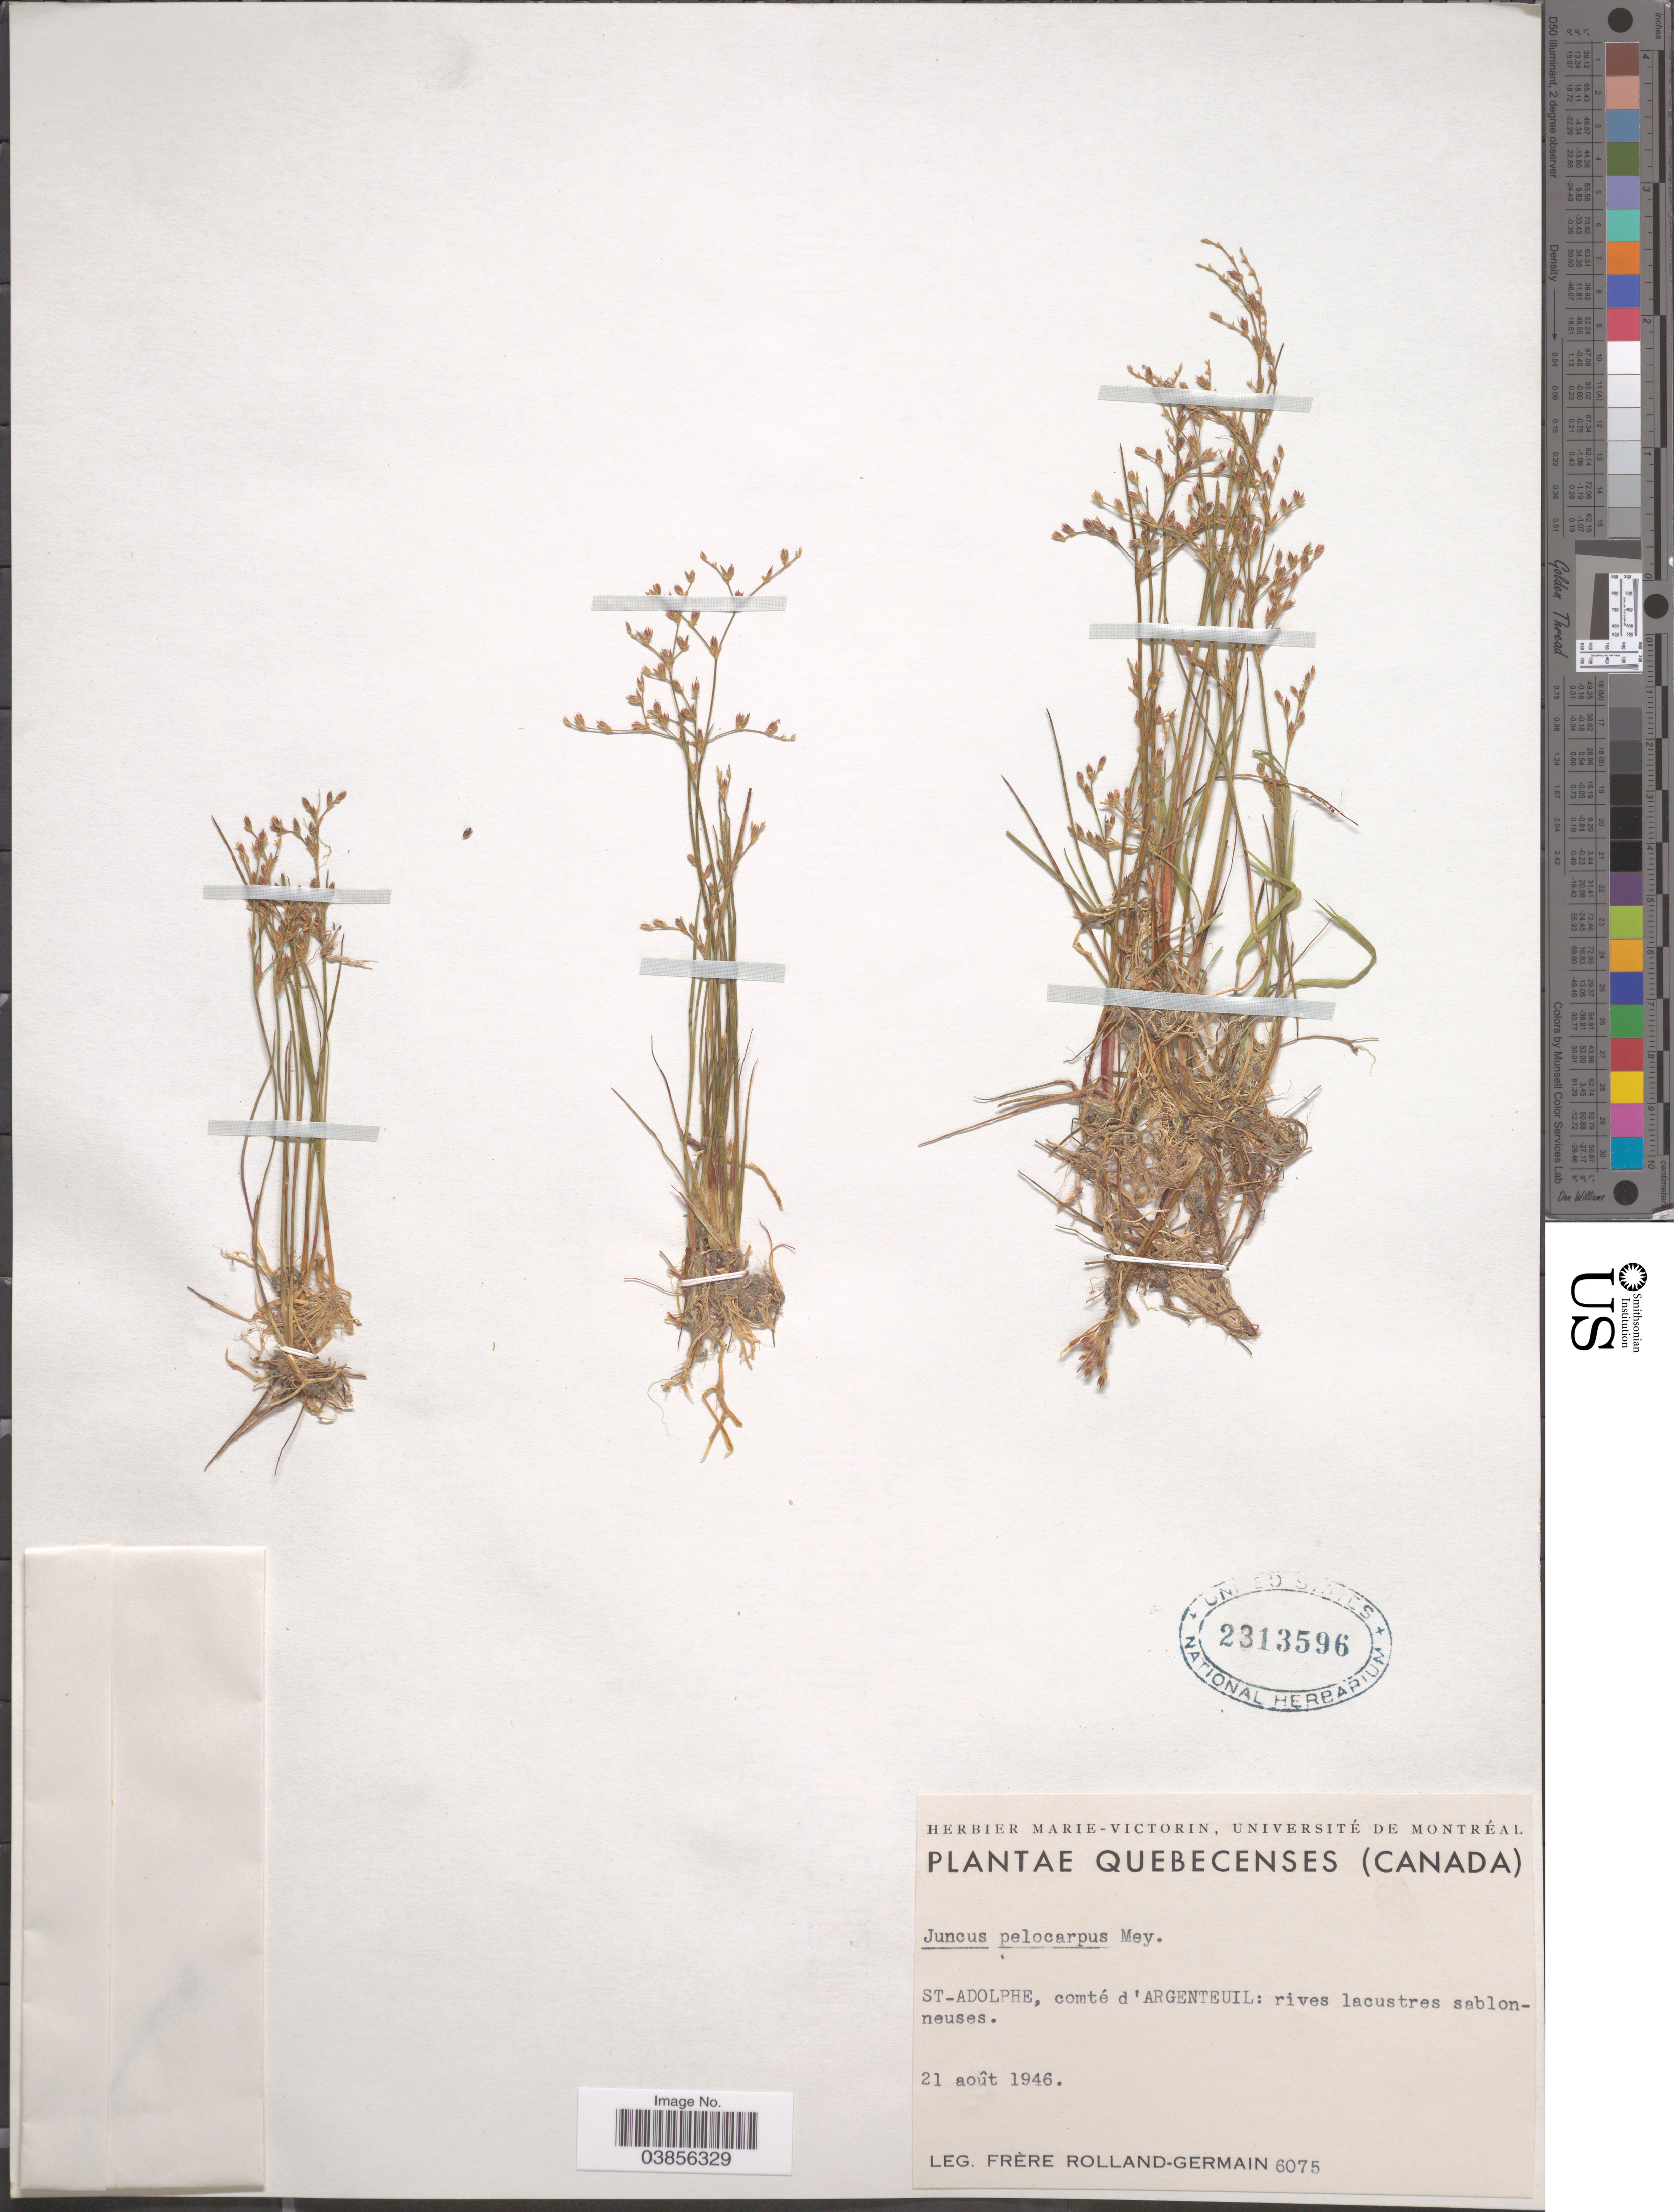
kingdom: Plantae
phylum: Tracheophyta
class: Liliopsida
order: Poales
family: Juncaceae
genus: Juncus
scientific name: Juncus pelocarpus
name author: E. Mey.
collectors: Rolland-Germain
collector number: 6075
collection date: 1946-08-21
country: Canada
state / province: Quebec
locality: St-Adolphe, comté d'Argenteuil.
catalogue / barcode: US 2313596